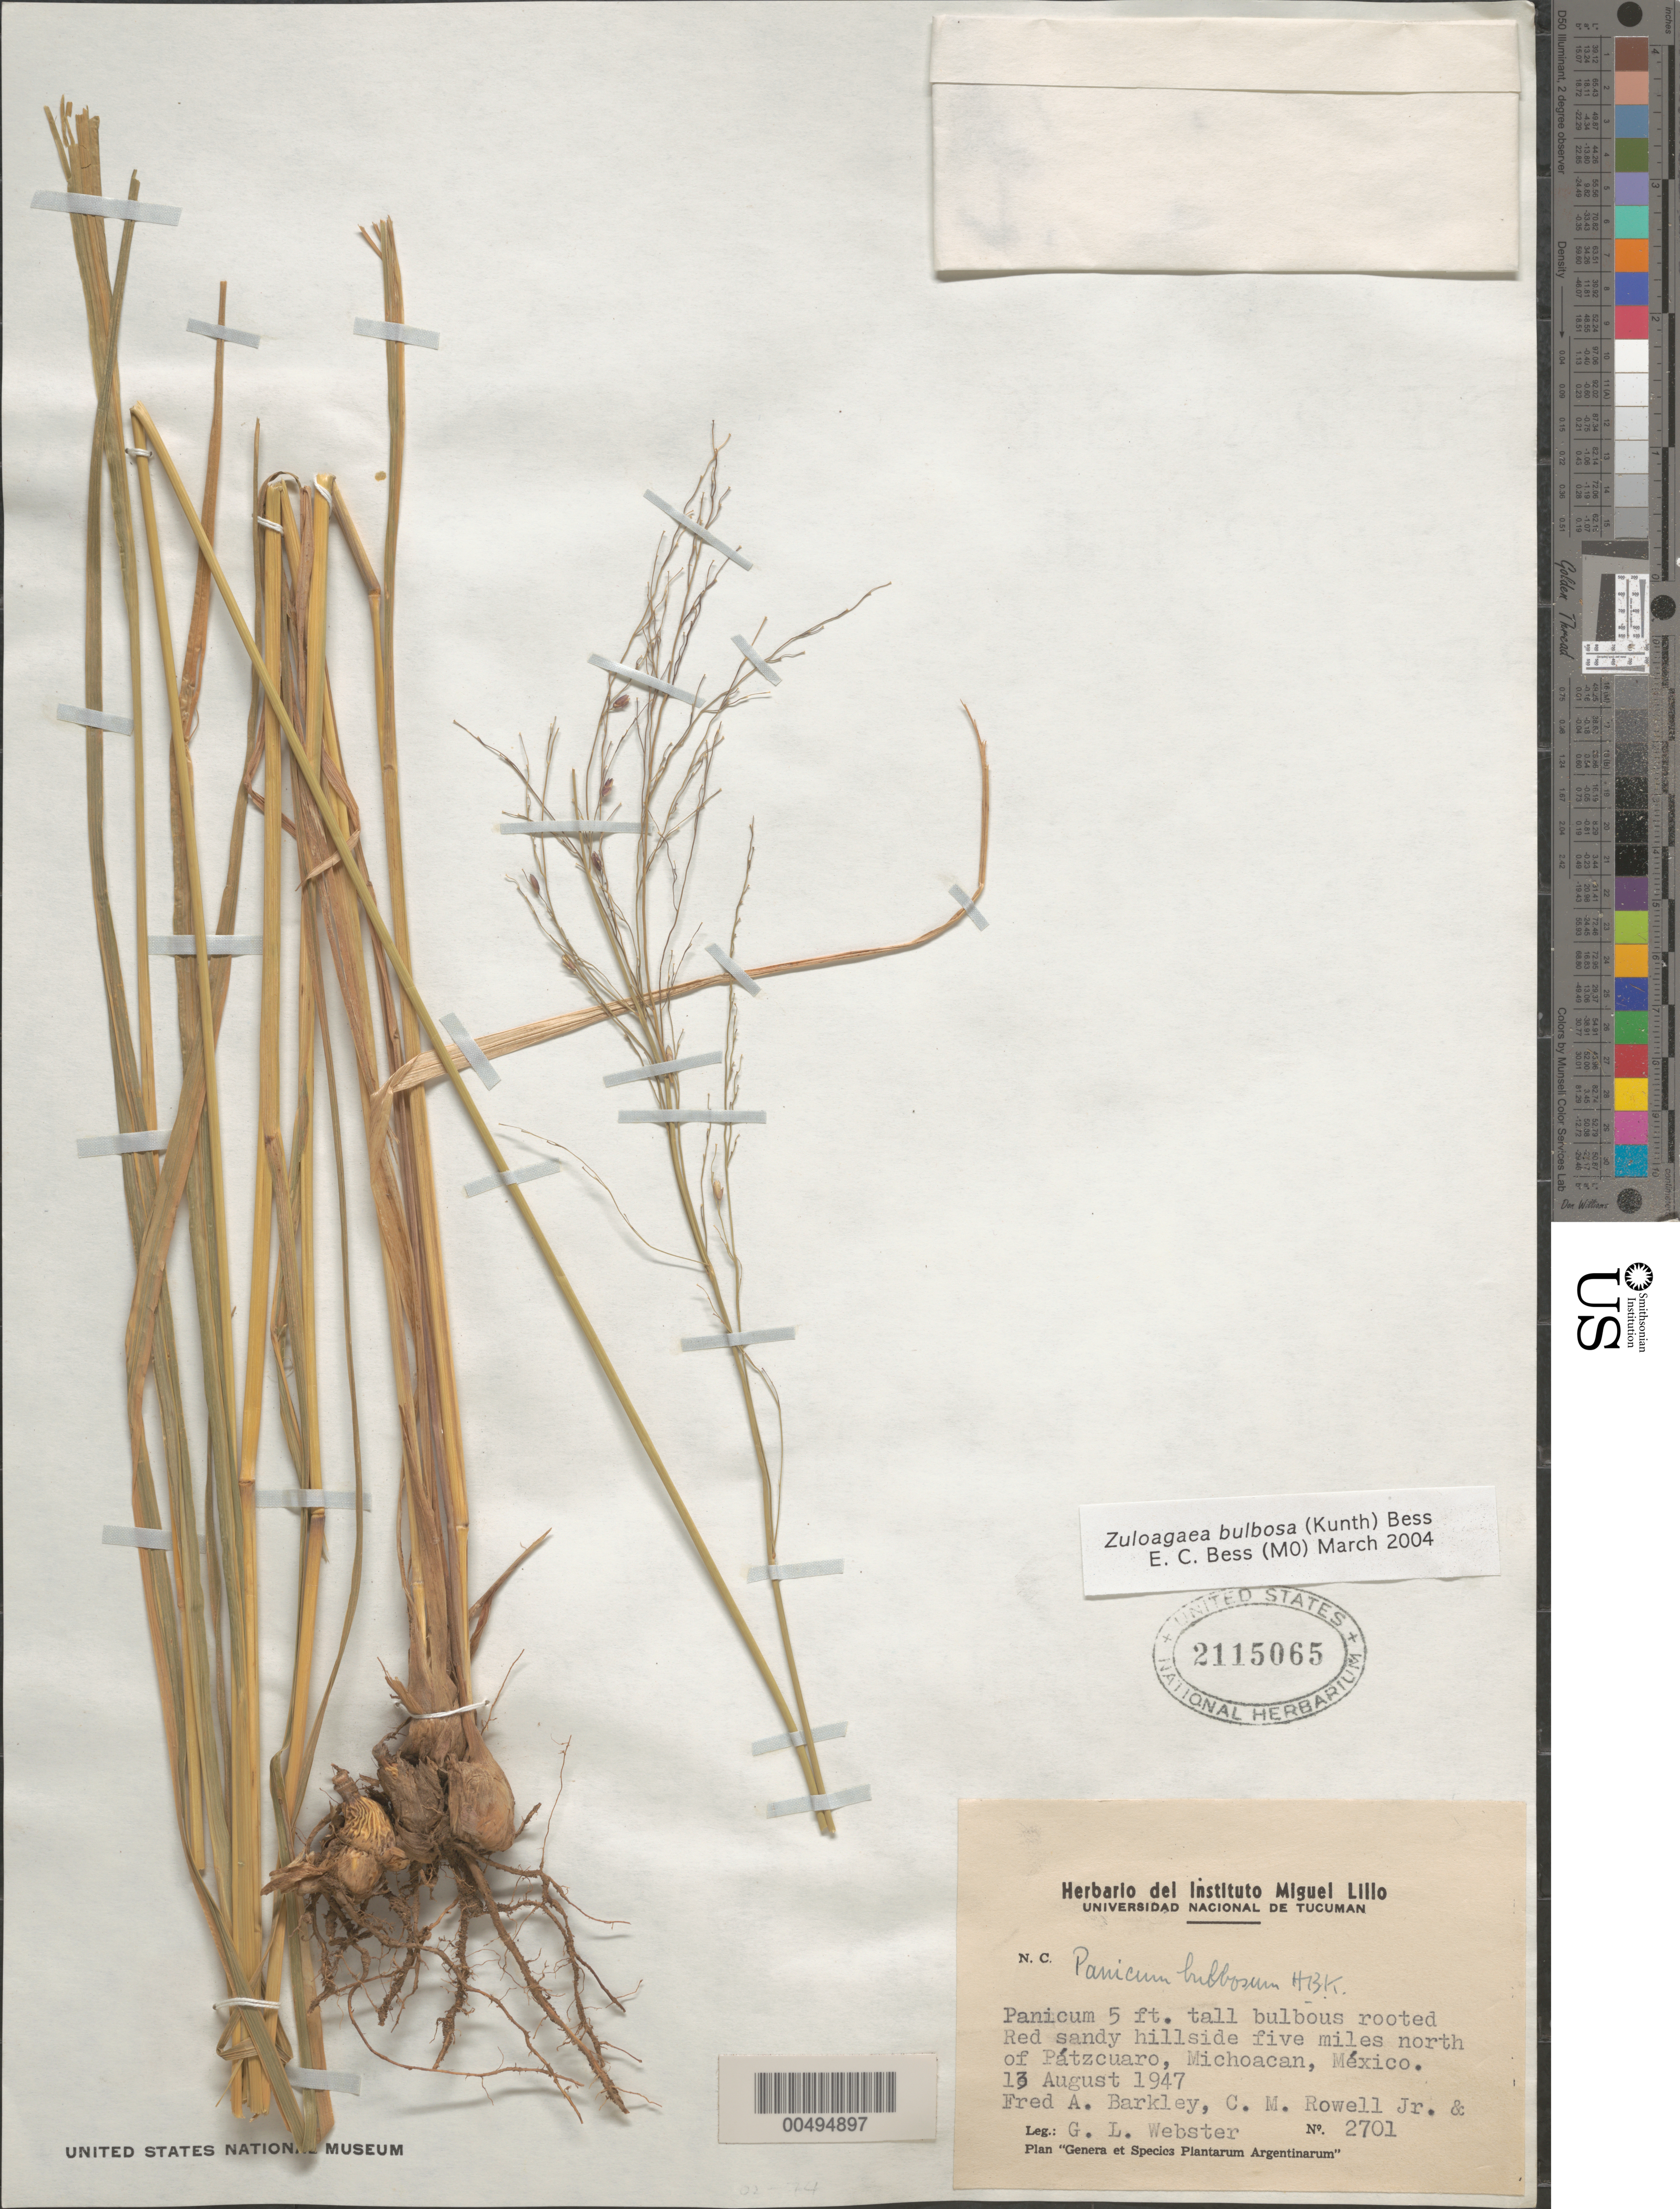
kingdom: Plantae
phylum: Tracheophyta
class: Liliopsida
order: Poales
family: Poaceae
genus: Panicum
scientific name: Panicum bulbosum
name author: Kunth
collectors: F. A. Barkley, C. M. Rowell & G. L. Webster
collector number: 2701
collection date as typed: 13 Aug 1947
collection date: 1947-08-13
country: Mexico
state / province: Michoacán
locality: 5 mi N of Patzcuaro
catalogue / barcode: US 2115065